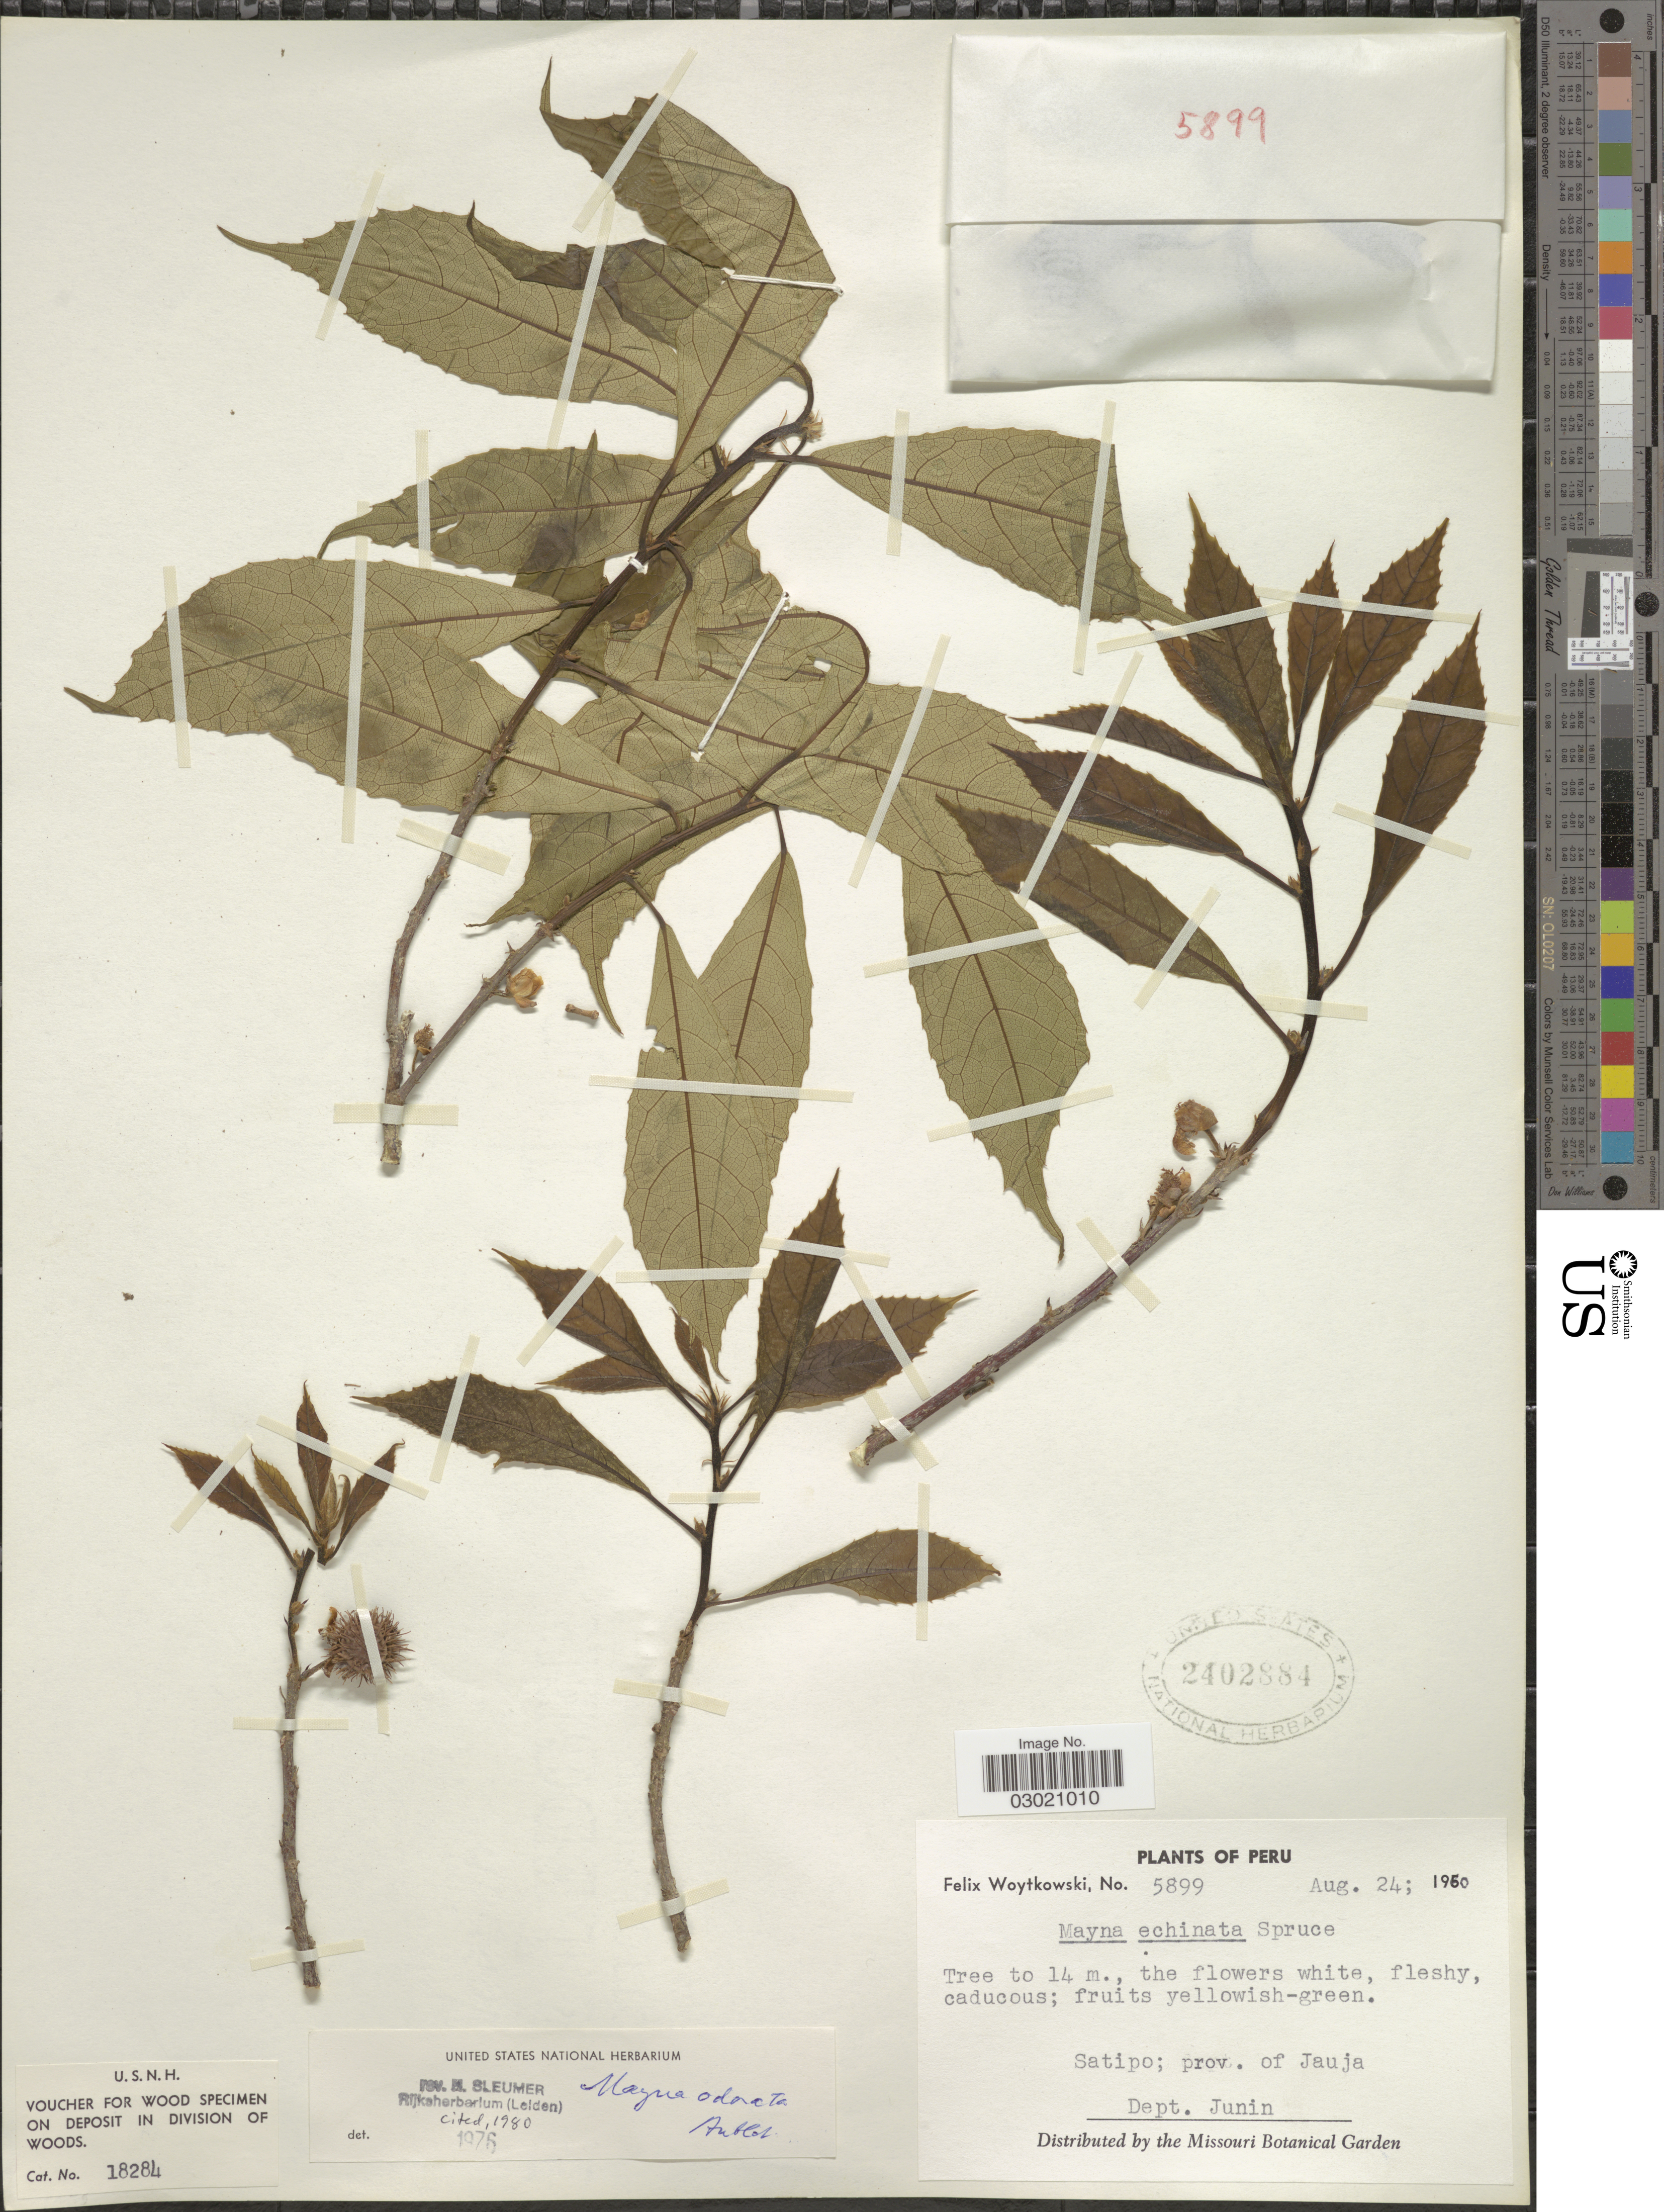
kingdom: Plantae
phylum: Tracheophyta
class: Magnoliopsida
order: Malpighiales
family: Achariaceae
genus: Mayna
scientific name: Mayna odorata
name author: Aubl.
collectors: F. Woytkowski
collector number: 5899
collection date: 1960-08-24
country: Peru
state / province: Junín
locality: Satipo; prov. of Jauja. Dept. Junin.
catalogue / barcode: US 2402884